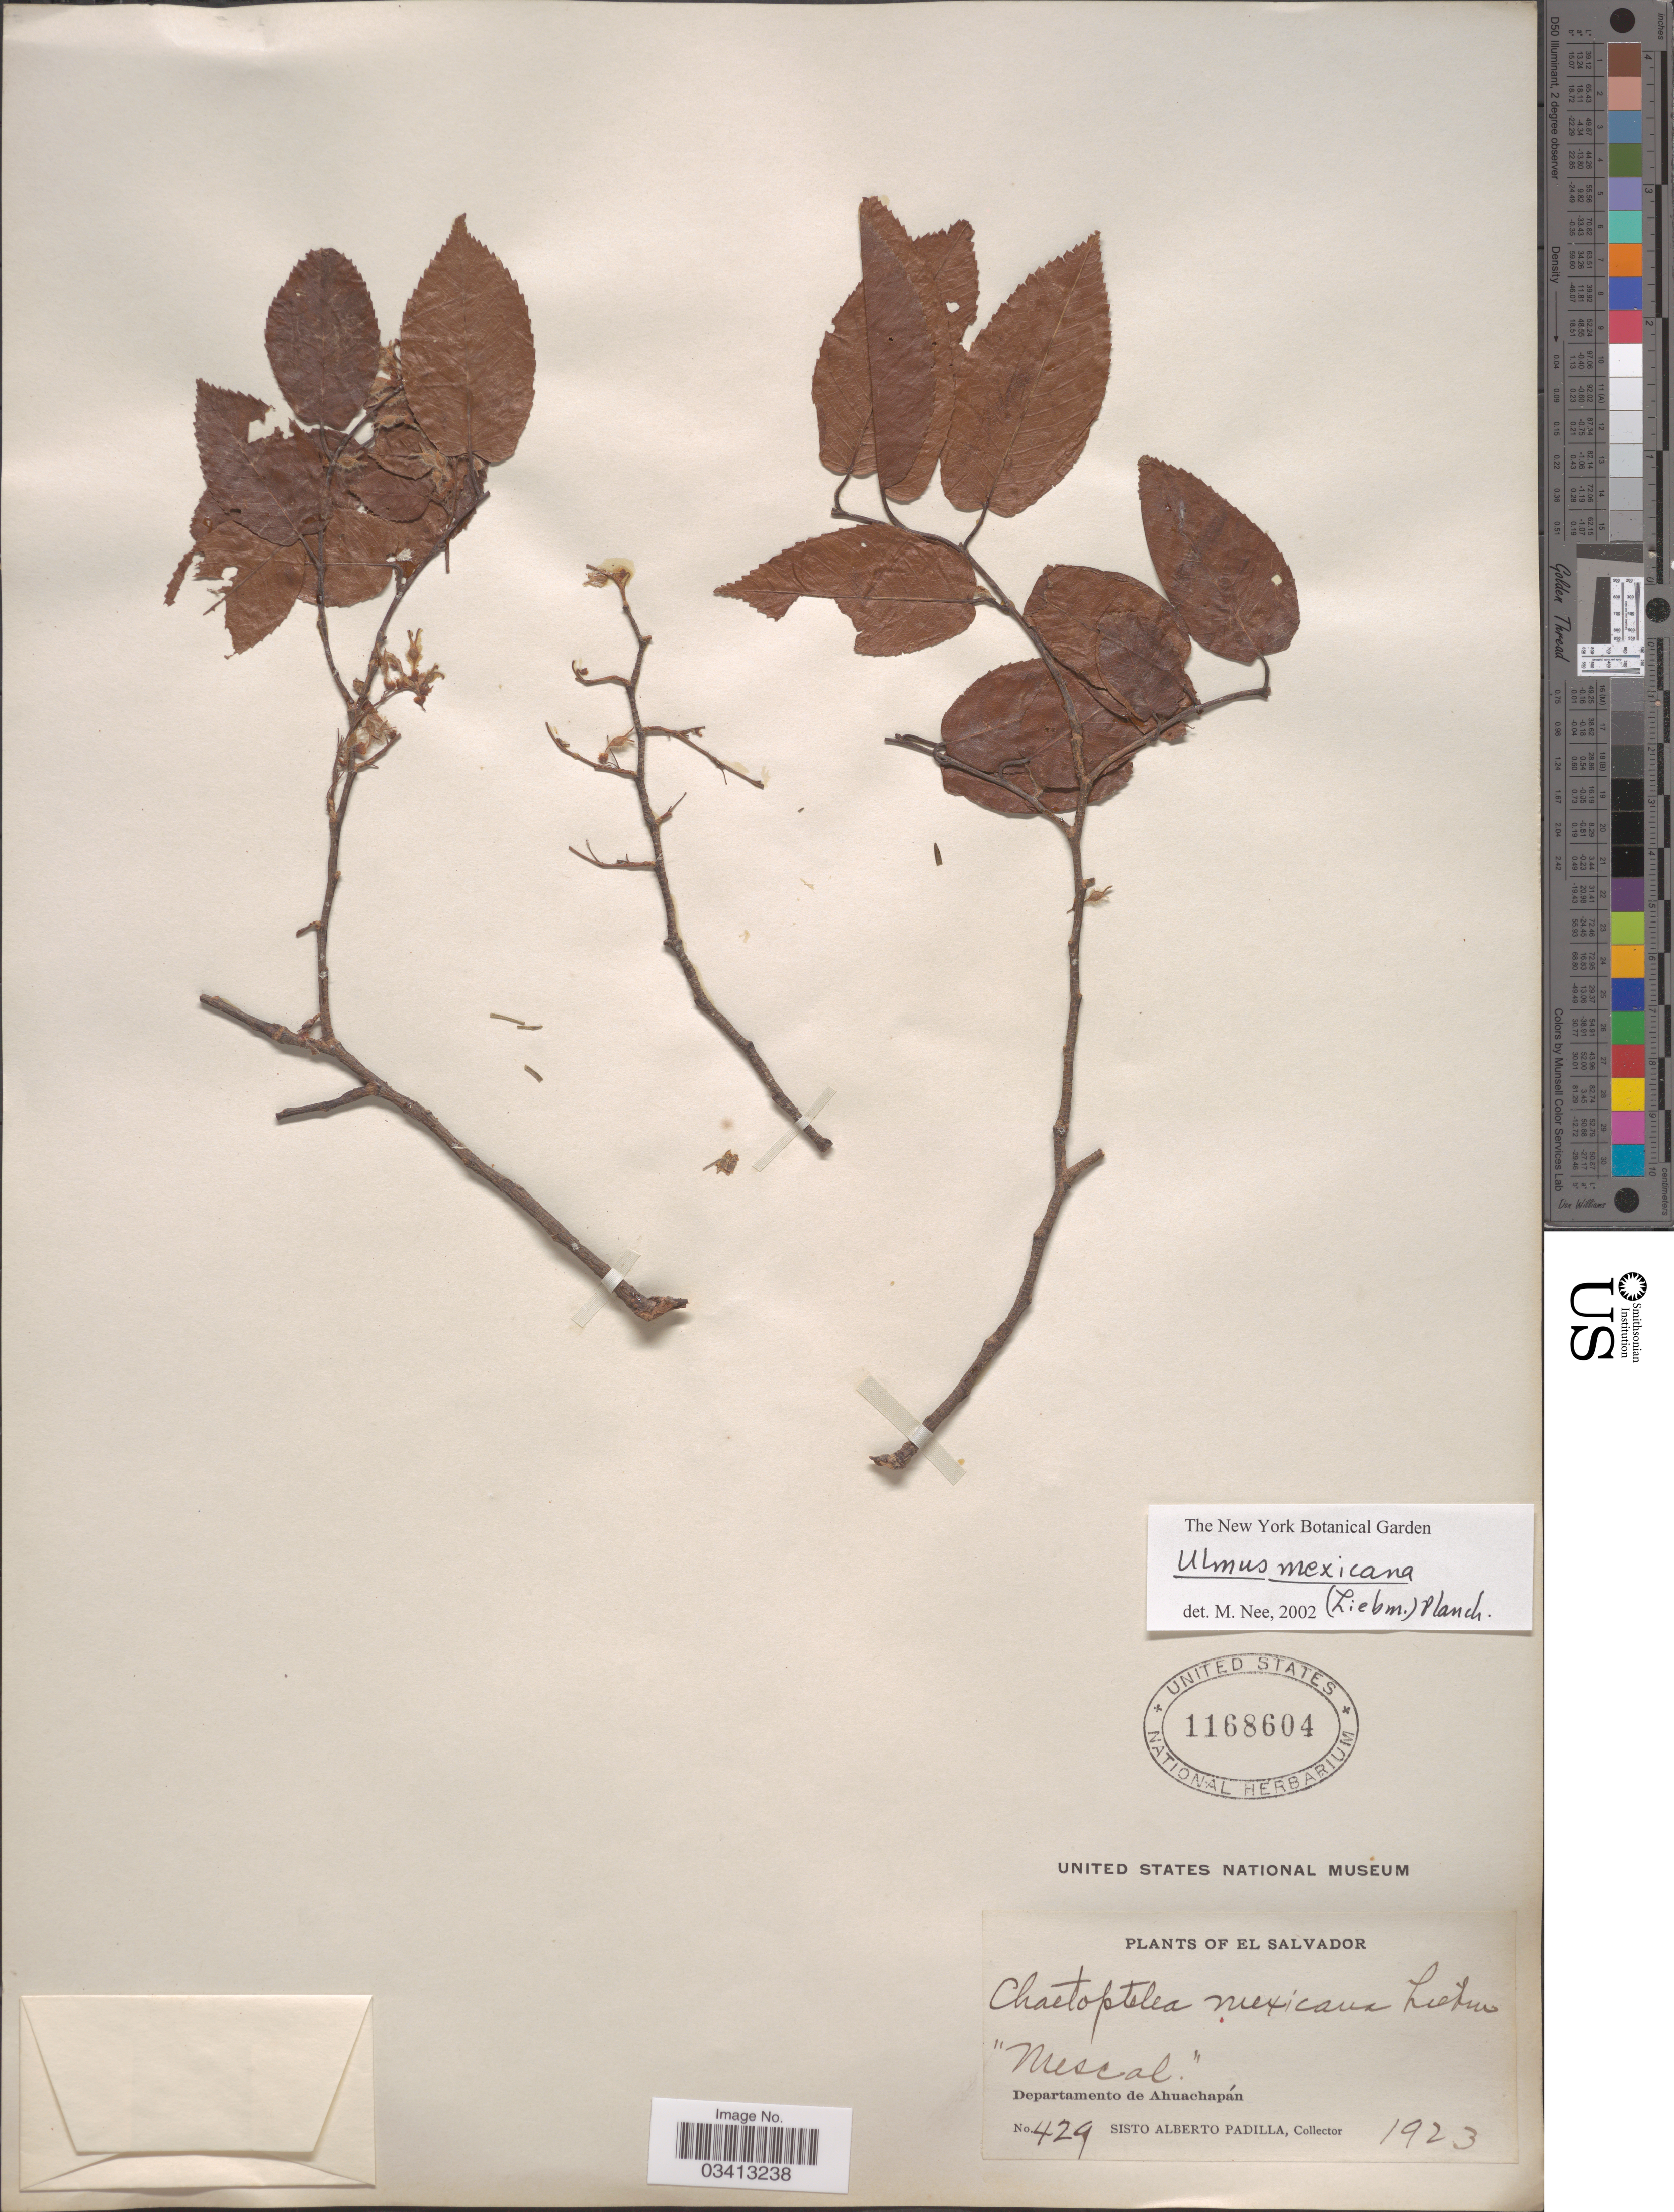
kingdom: Plantae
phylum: Tracheophyta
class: Magnoliopsida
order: Rosales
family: Ulmaceae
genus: Ulmus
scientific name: Ulmus mexicana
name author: (Liebm.) Planch.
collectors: S. A. Padilla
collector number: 429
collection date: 1923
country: El Salvador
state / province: Ahuachapan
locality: Departamento de Ahuachapán.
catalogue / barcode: US 1168604